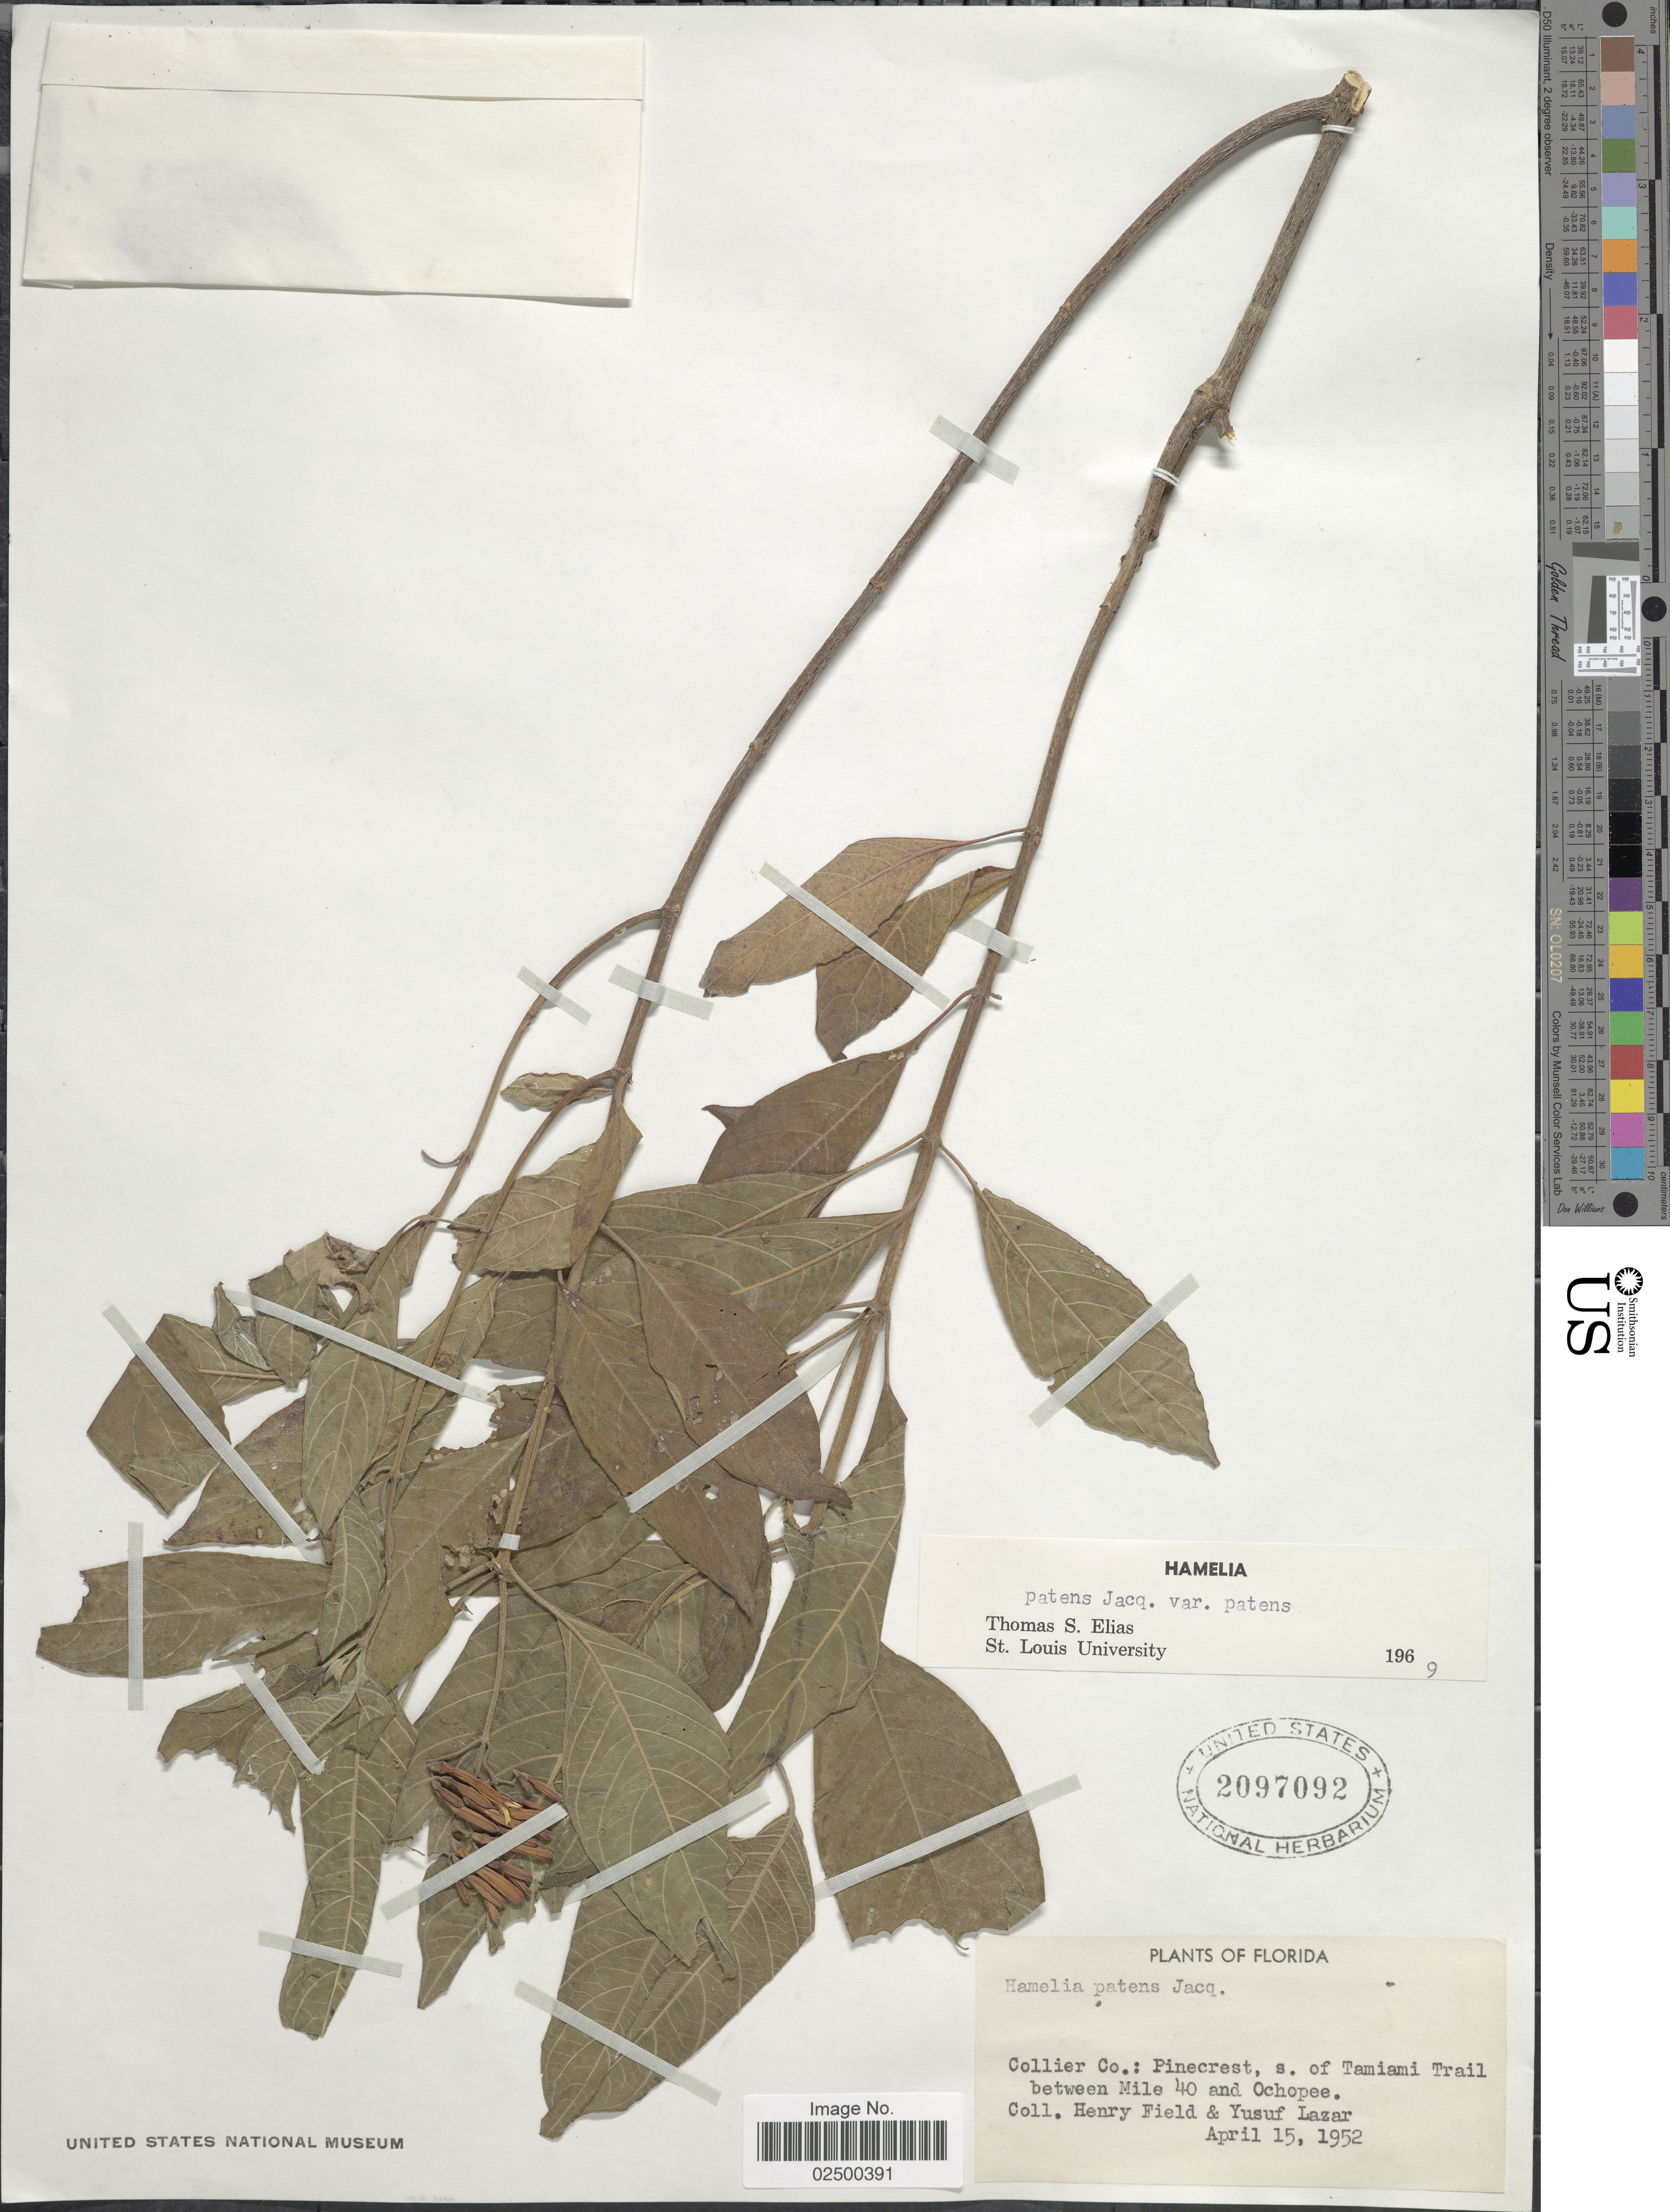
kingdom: Plantae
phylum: Tracheophyta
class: Magnoliopsida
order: Gentianales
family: Rubiaceae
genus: Hamelia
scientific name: Hamelia patens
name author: Jacq.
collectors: H. Field & Y. Lazar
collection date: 1952-04-15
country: United States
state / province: Florida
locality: Collier Co.: Pinecrest, s. of Tamiami Trail between Mile 40 and Ochopee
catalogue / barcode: US 2097092